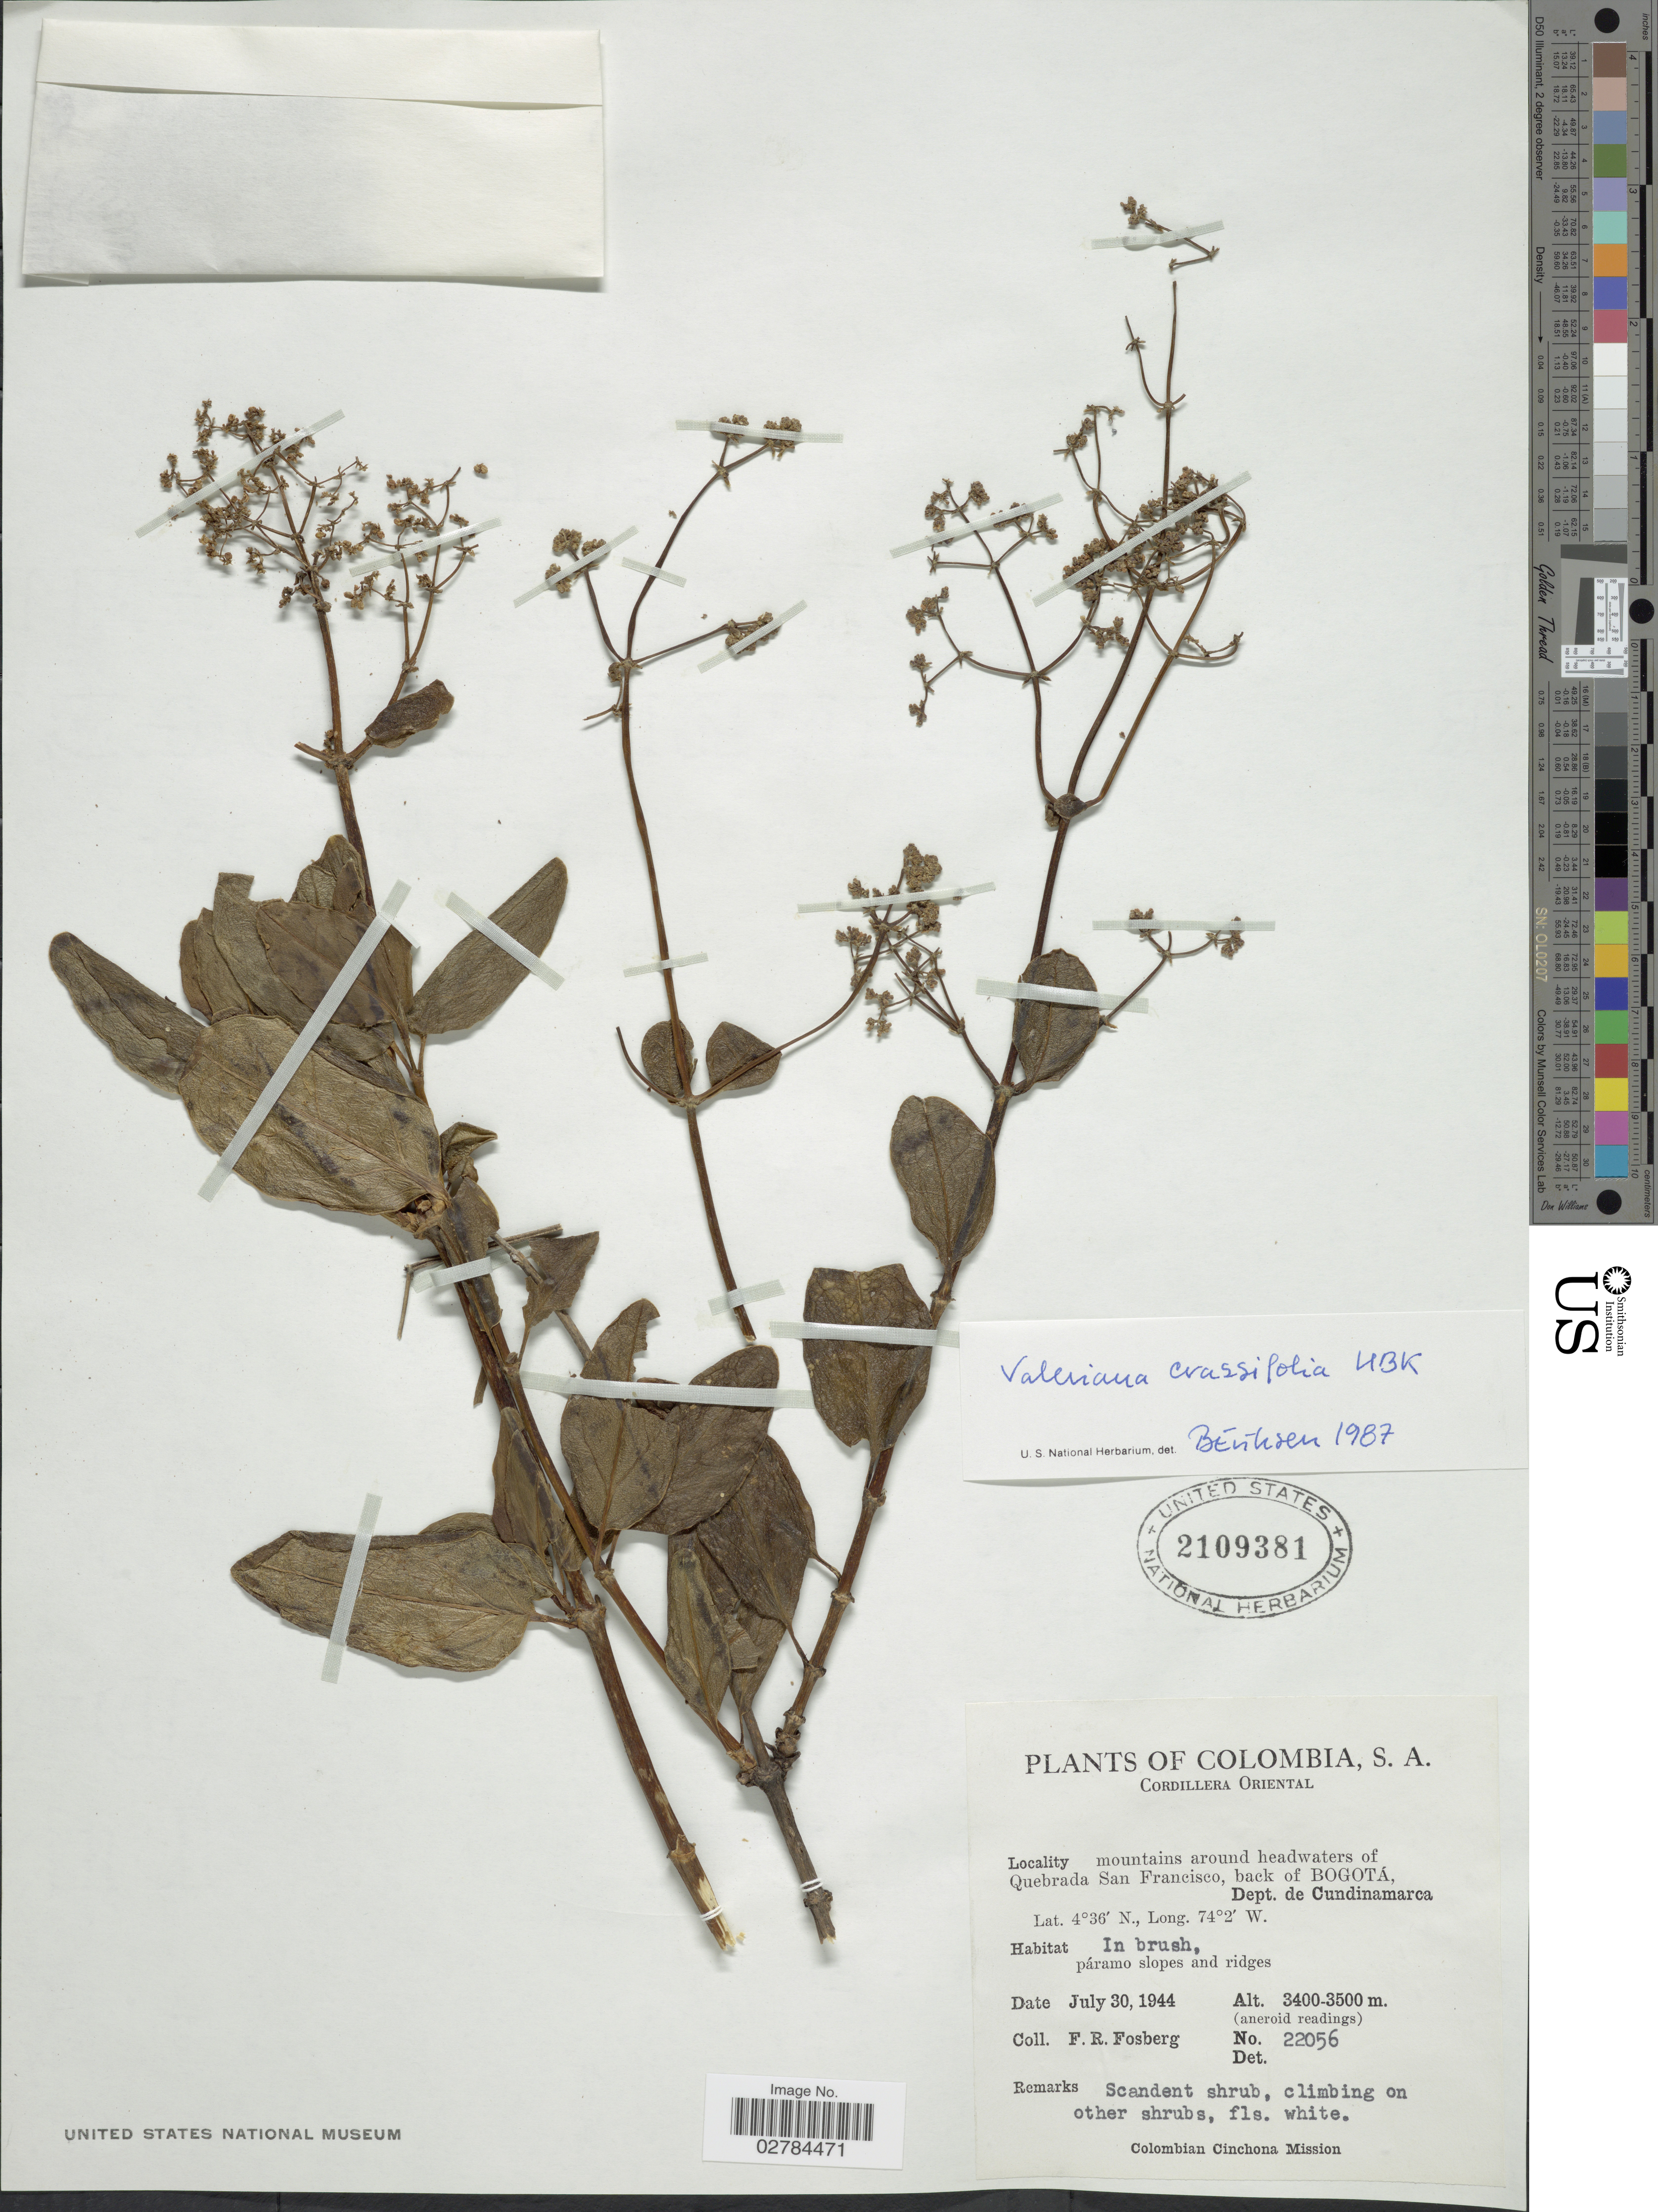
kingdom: Plantae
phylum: Tracheophyta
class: Magnoliopsida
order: Dipsacales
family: Caprifoliaceae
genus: Valeriana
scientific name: Valeriana crassifolia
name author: Kunth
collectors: F. R. Fosberg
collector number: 22056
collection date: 1944-07-30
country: Colombia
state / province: Cundinamarca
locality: Cordillera Oriental. Mountains around headwaters of Quebrada San Francisco, back of Bogotá, Dept. de Cundinamarca.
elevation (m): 3400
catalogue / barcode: US 2109381